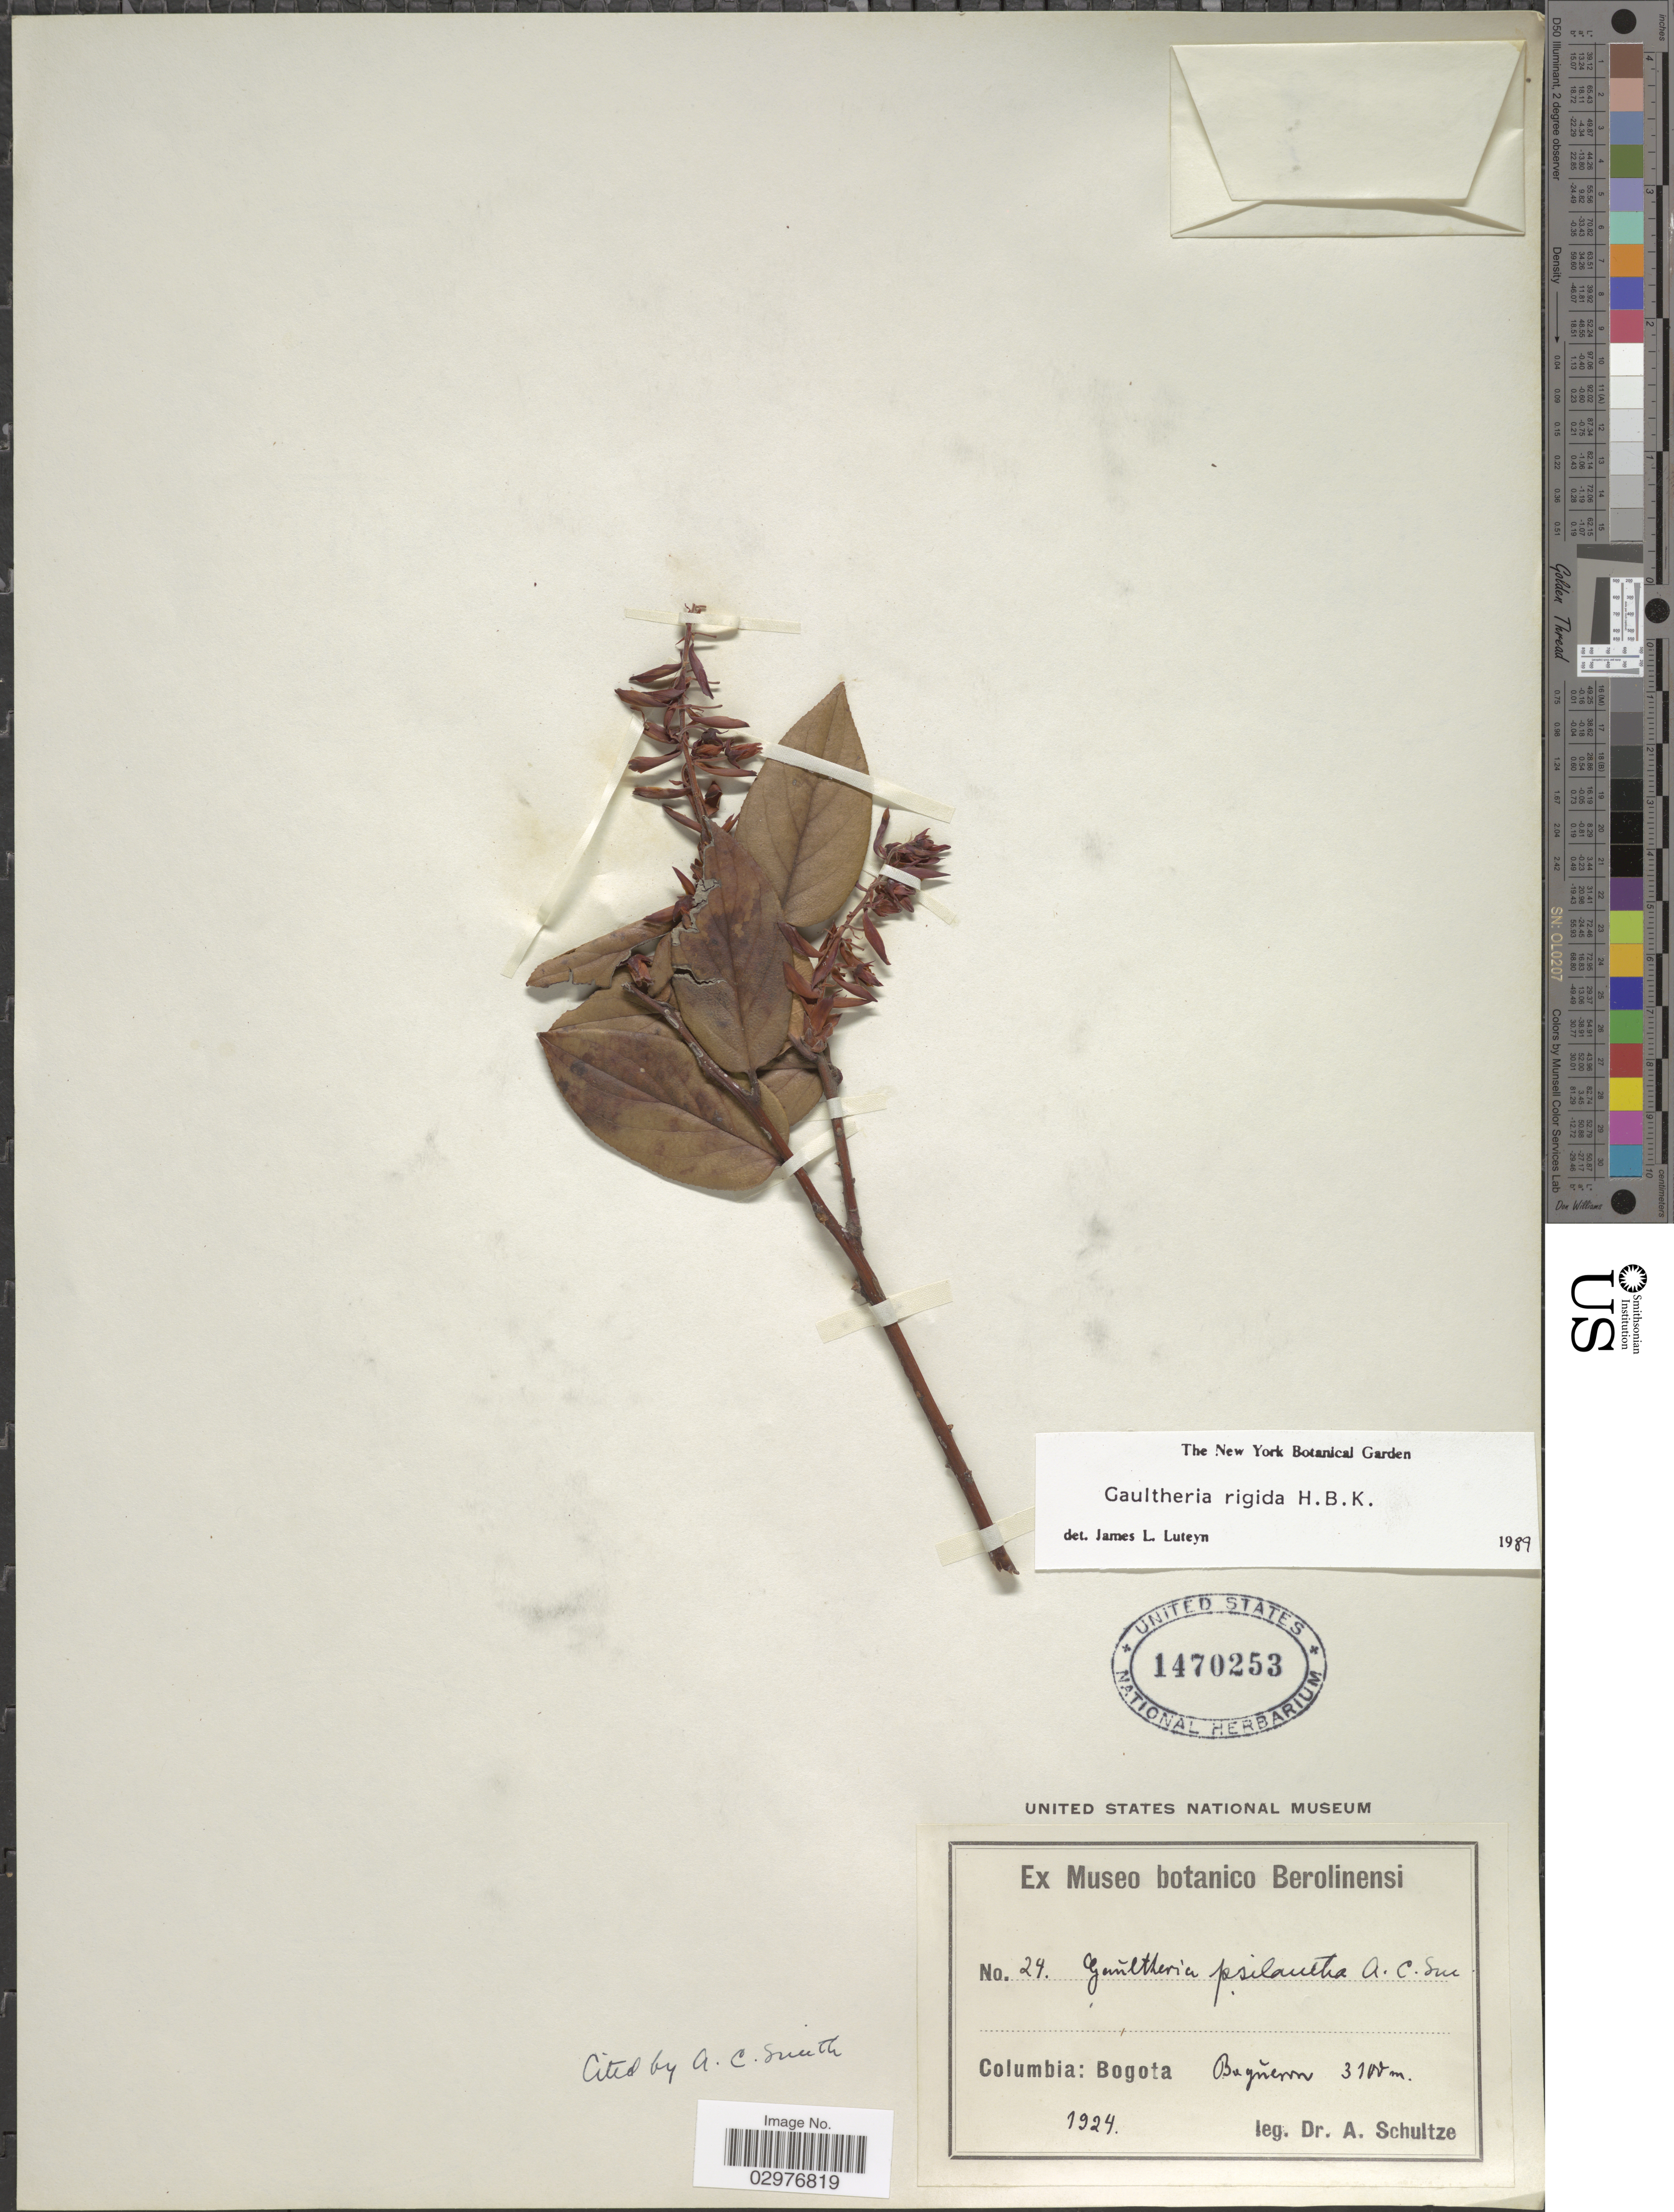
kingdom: Plantae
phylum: Tracheophyta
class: Magnoliopsida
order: Ericales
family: Ericaceae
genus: Gaultheria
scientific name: Gaultheria rigida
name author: Kunth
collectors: A. Schultze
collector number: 24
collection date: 1924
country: Colombia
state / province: Bogota D.C.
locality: Bogota, Boquèron.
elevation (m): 3100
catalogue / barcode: US 1470253